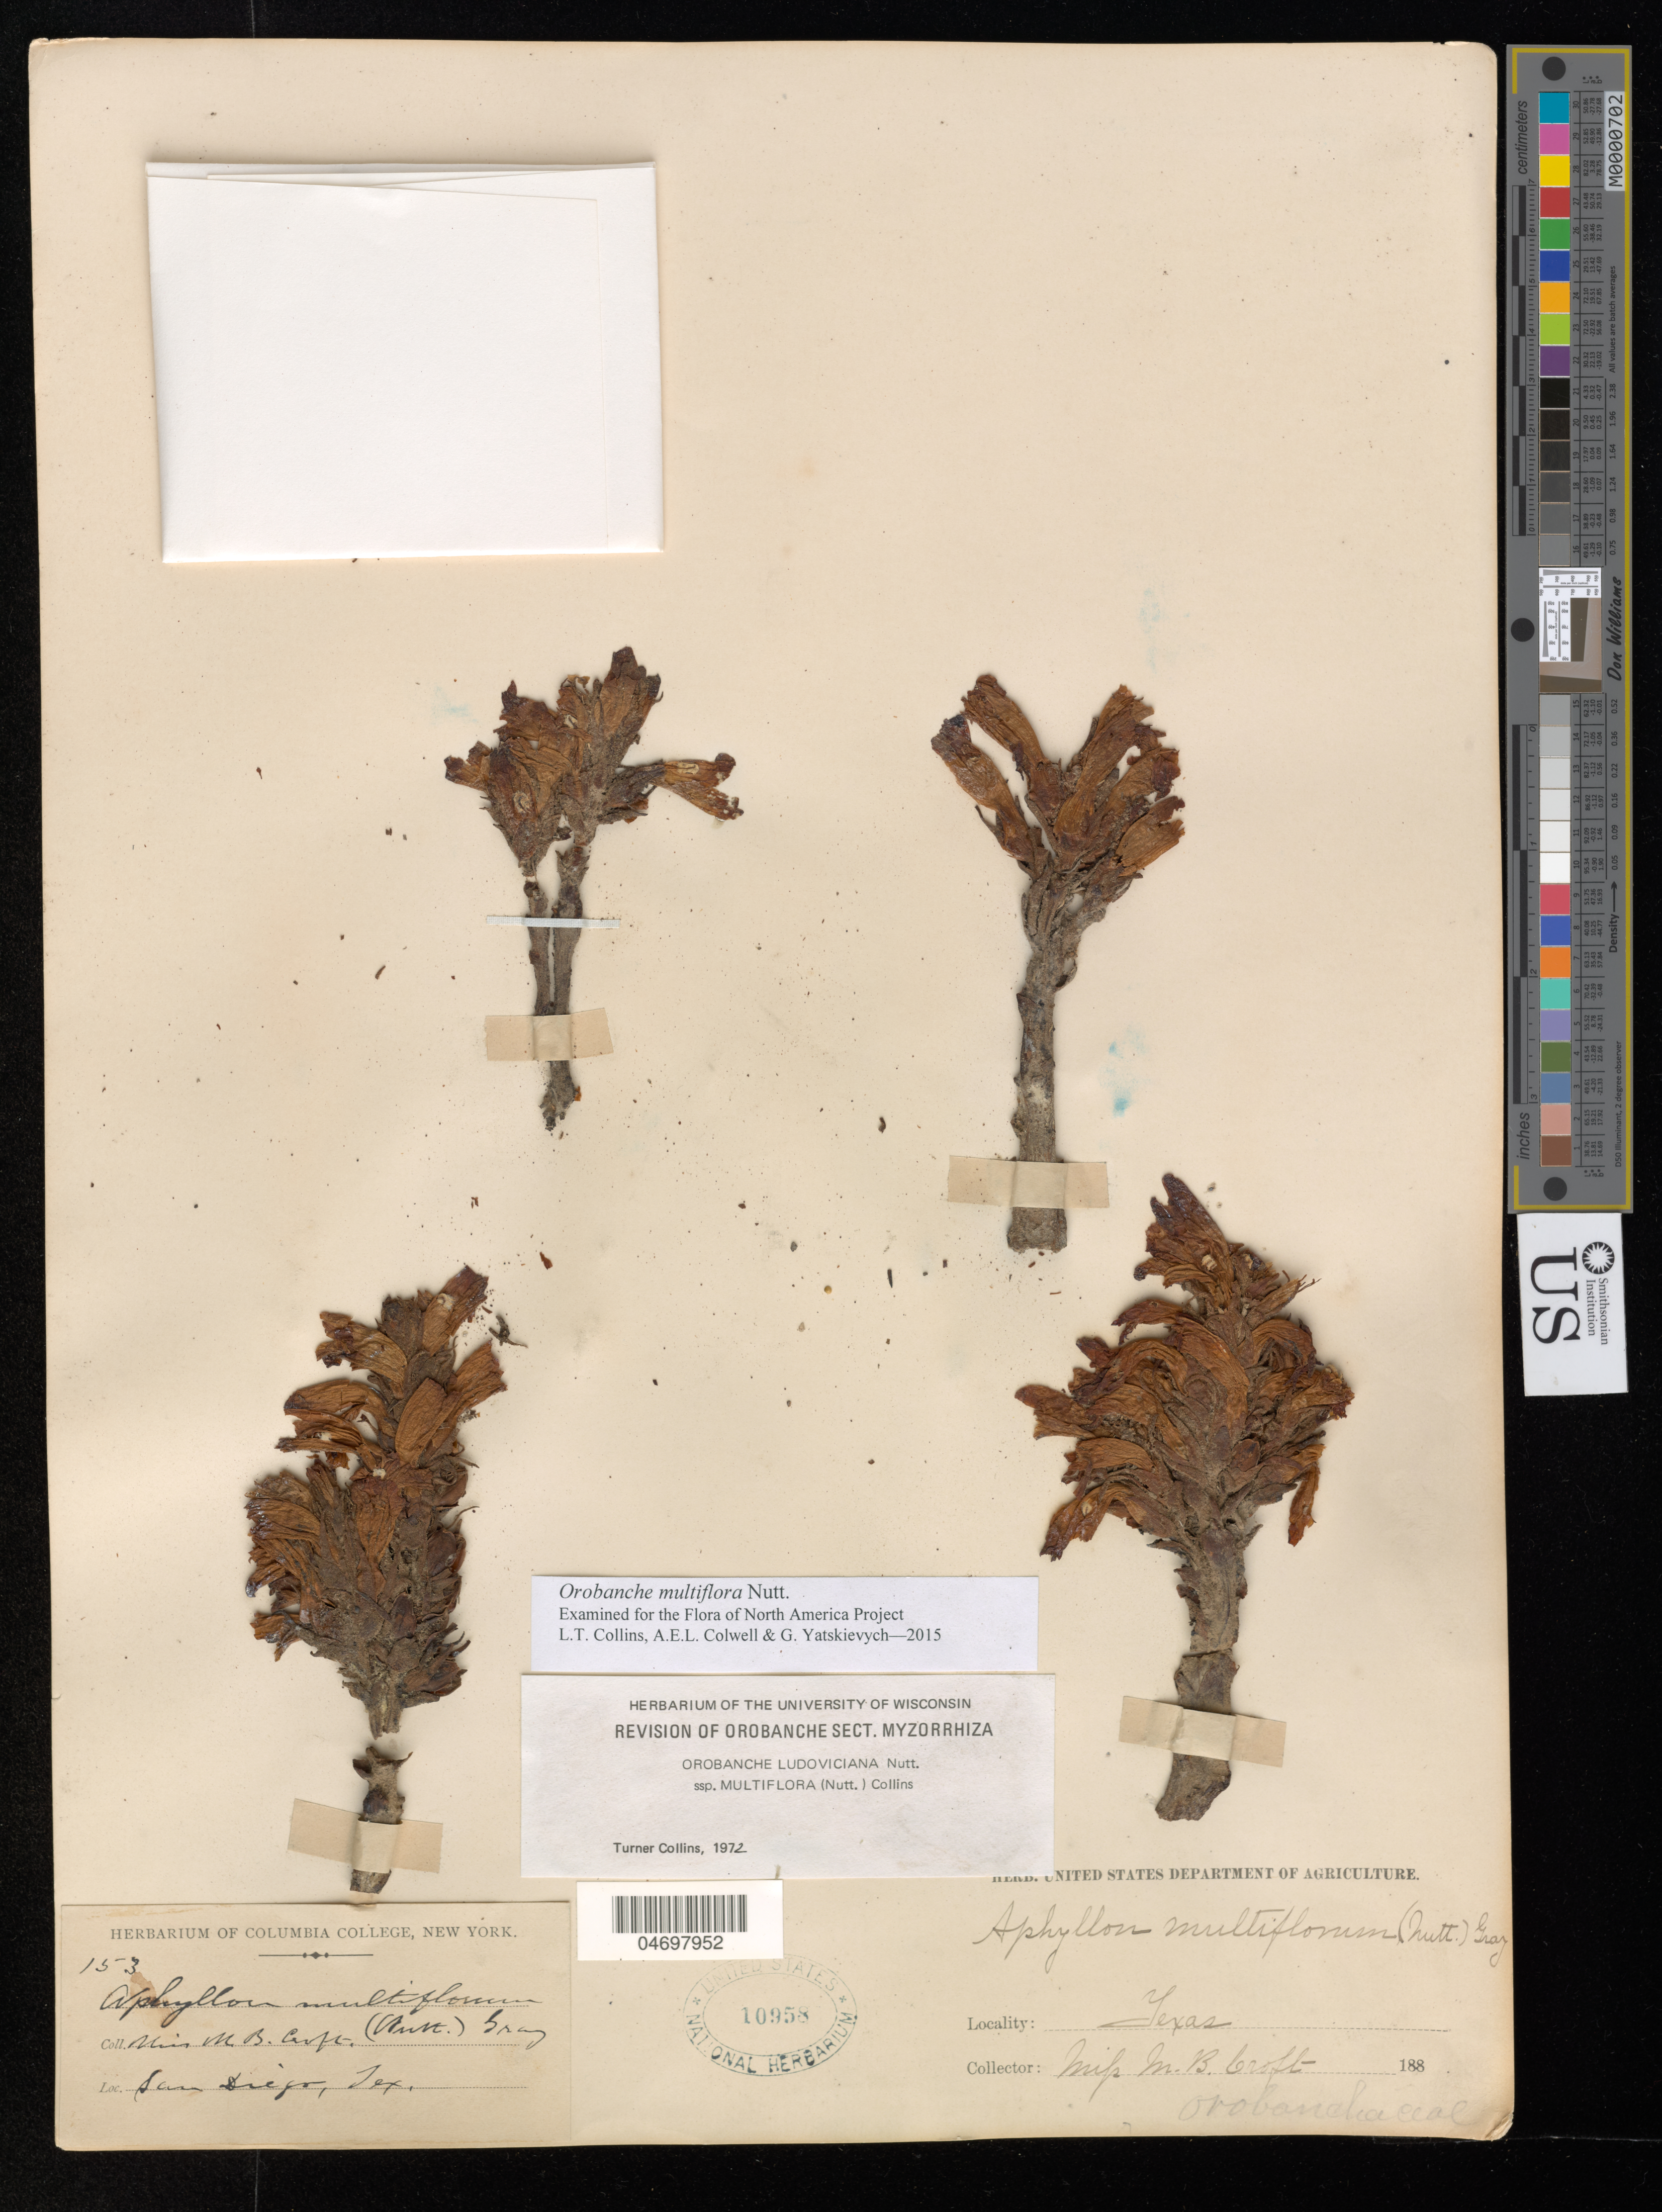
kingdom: Plantae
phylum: Tracheophyta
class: Magnoliopsida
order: Lamiales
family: Orobanchaceae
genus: Orobanche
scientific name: Orobanche multiflora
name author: Nutt.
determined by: Collins, L. T.; Colwell, A. E.; Yatskievych, G. A.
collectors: M. Croft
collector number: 153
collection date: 1885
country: United States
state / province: Texas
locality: San Diego.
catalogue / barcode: US 10958